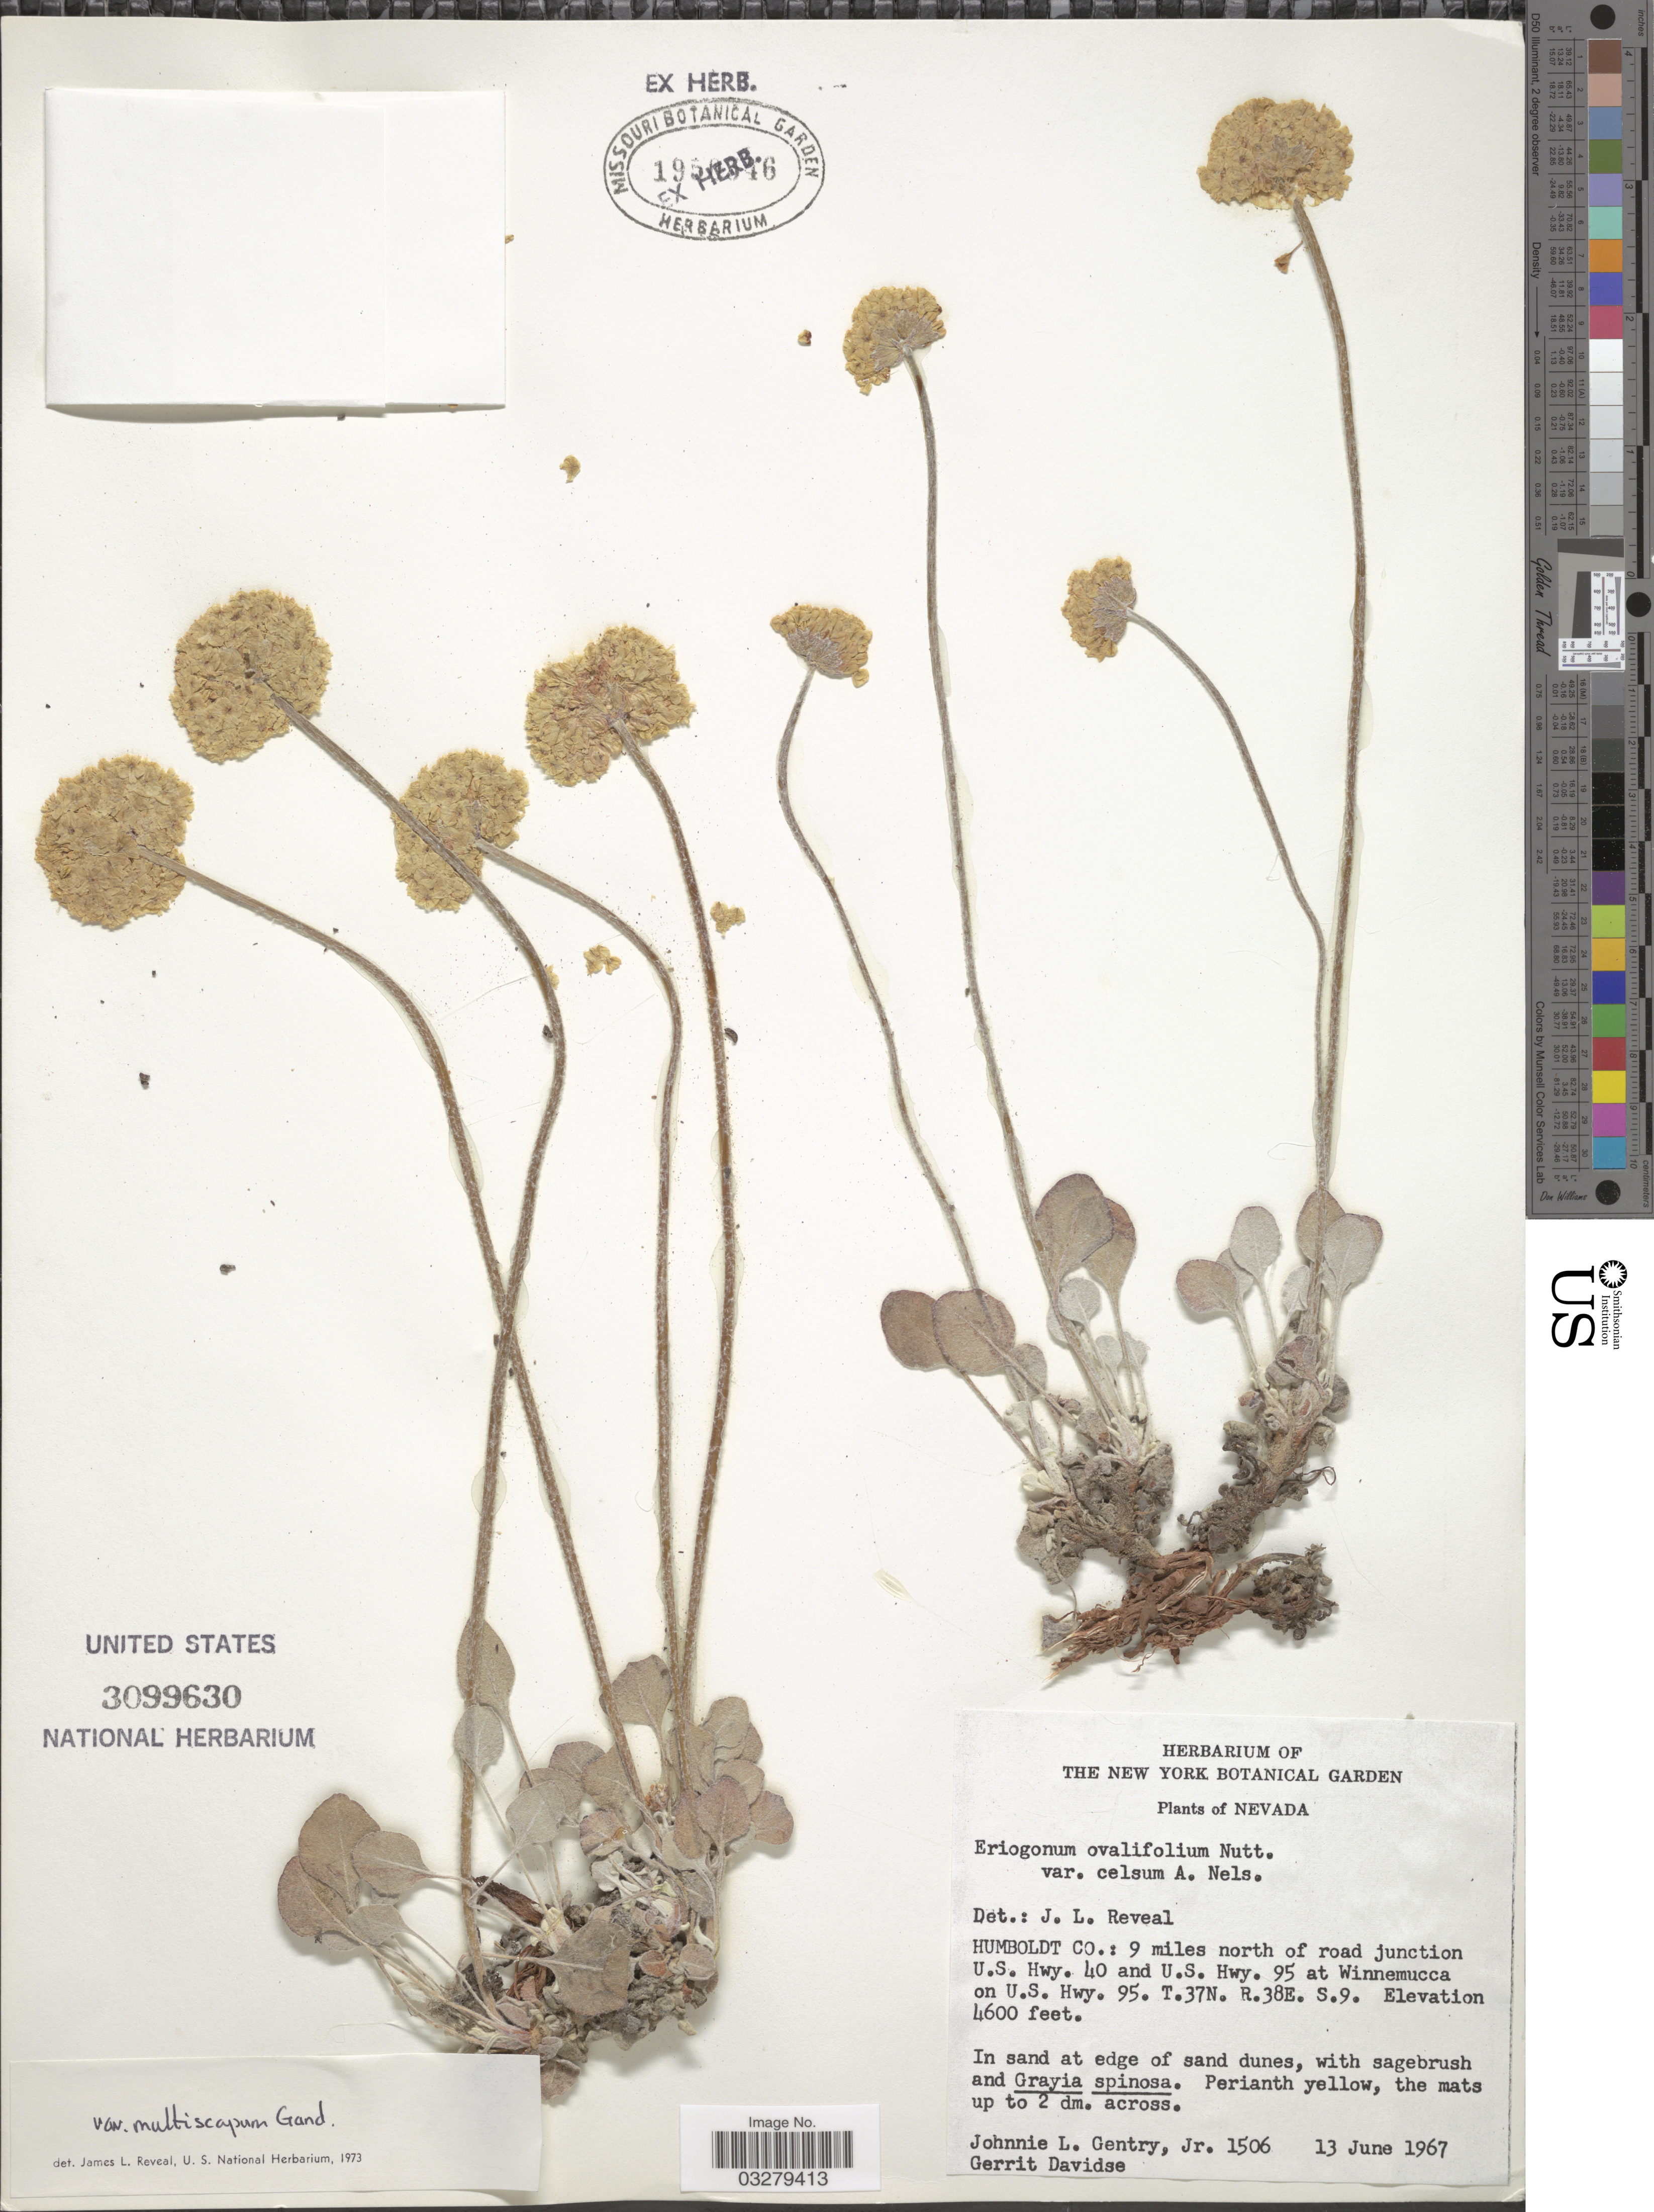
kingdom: Plantae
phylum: Tracheophyta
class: Magnoliopsida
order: Caryophyllales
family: Polygonaceae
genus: Eriogonum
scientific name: Eriogonum ovalifolium var. multiscapum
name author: Gand.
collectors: J. L. Gentry & G. Davidse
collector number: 1506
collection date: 1967-06-13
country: United States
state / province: Nevada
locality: Humboldt Co.: 9 miles north of road junction U.S. Hwy. 40 and U.S. Hwy. 95 at Winnemucca on U.S. Hwy. 95. T37N, R38E, S9.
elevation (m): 1402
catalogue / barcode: US 3099630